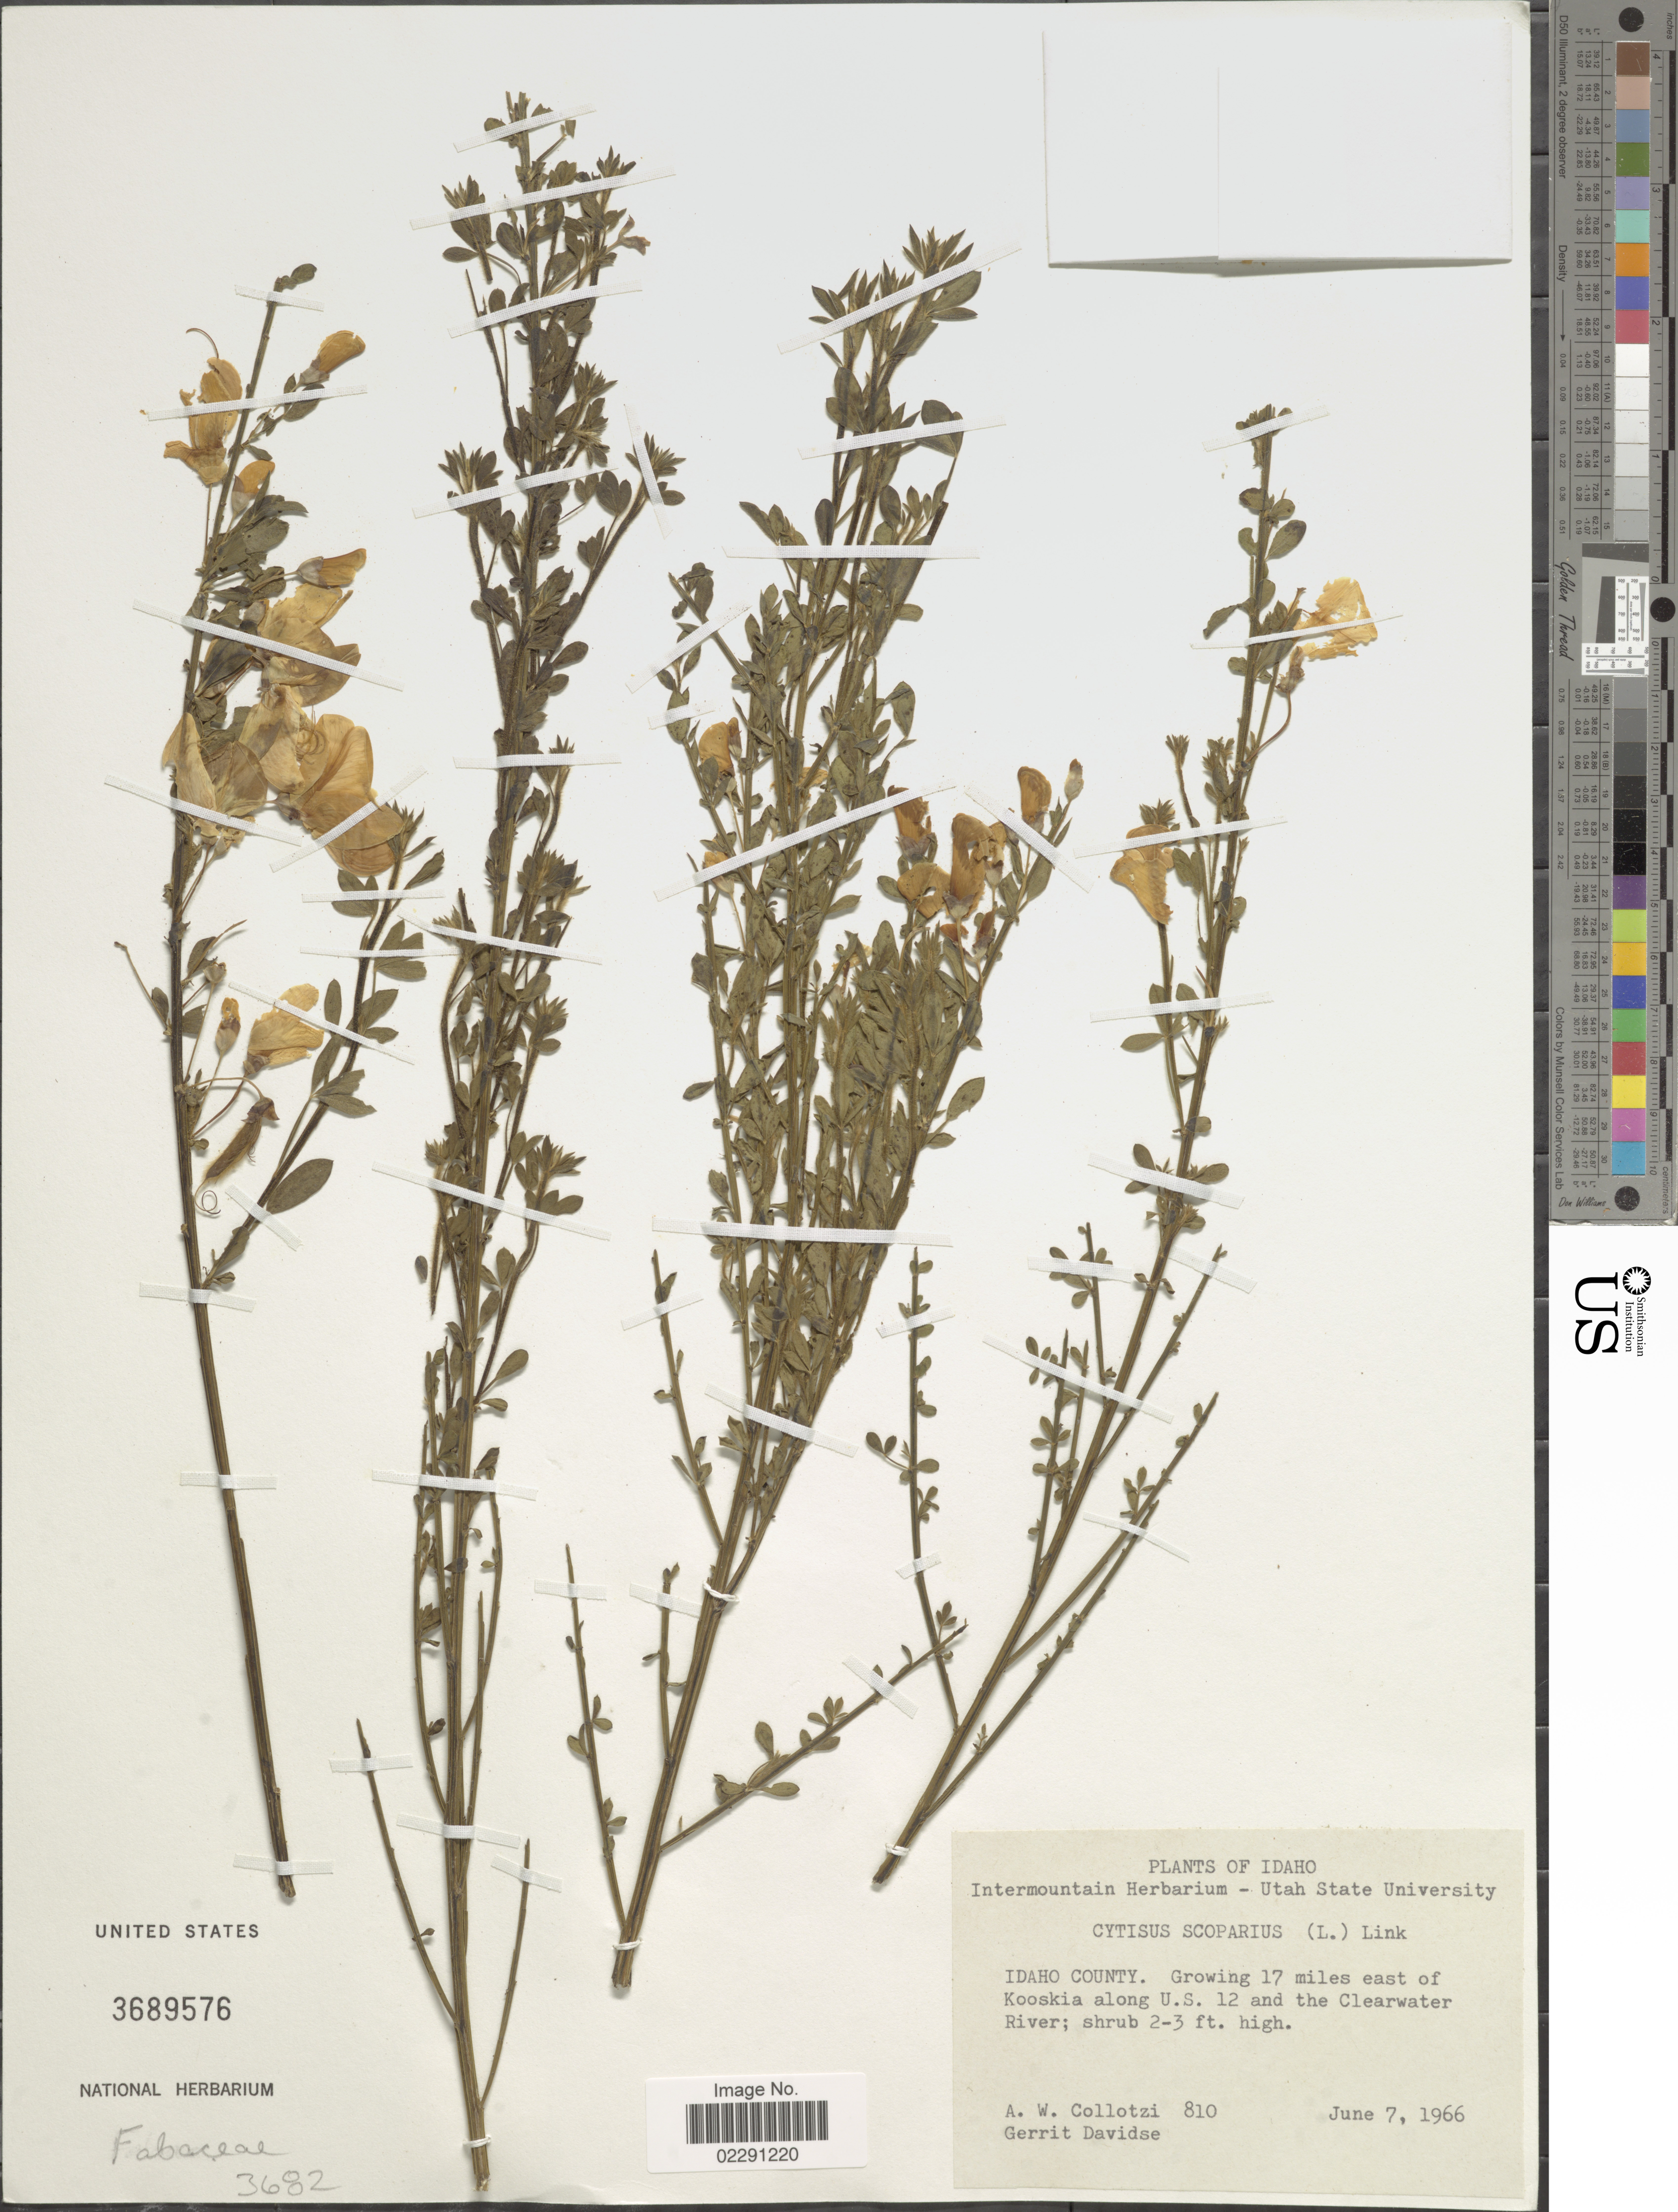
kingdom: Plantae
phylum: Tracheophyta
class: Magnoliopsida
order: Fabales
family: Fabaceae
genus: Cytisus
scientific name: Cytisus scoparius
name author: (L.) Link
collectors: A. W. Collotzi & G. Davidse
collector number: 810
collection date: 1966-06-07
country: United States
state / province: Idaho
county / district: Idaho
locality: growing 17 miles east of Kooskia along U.S. 12 and the Clearwater River.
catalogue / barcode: US 3689576